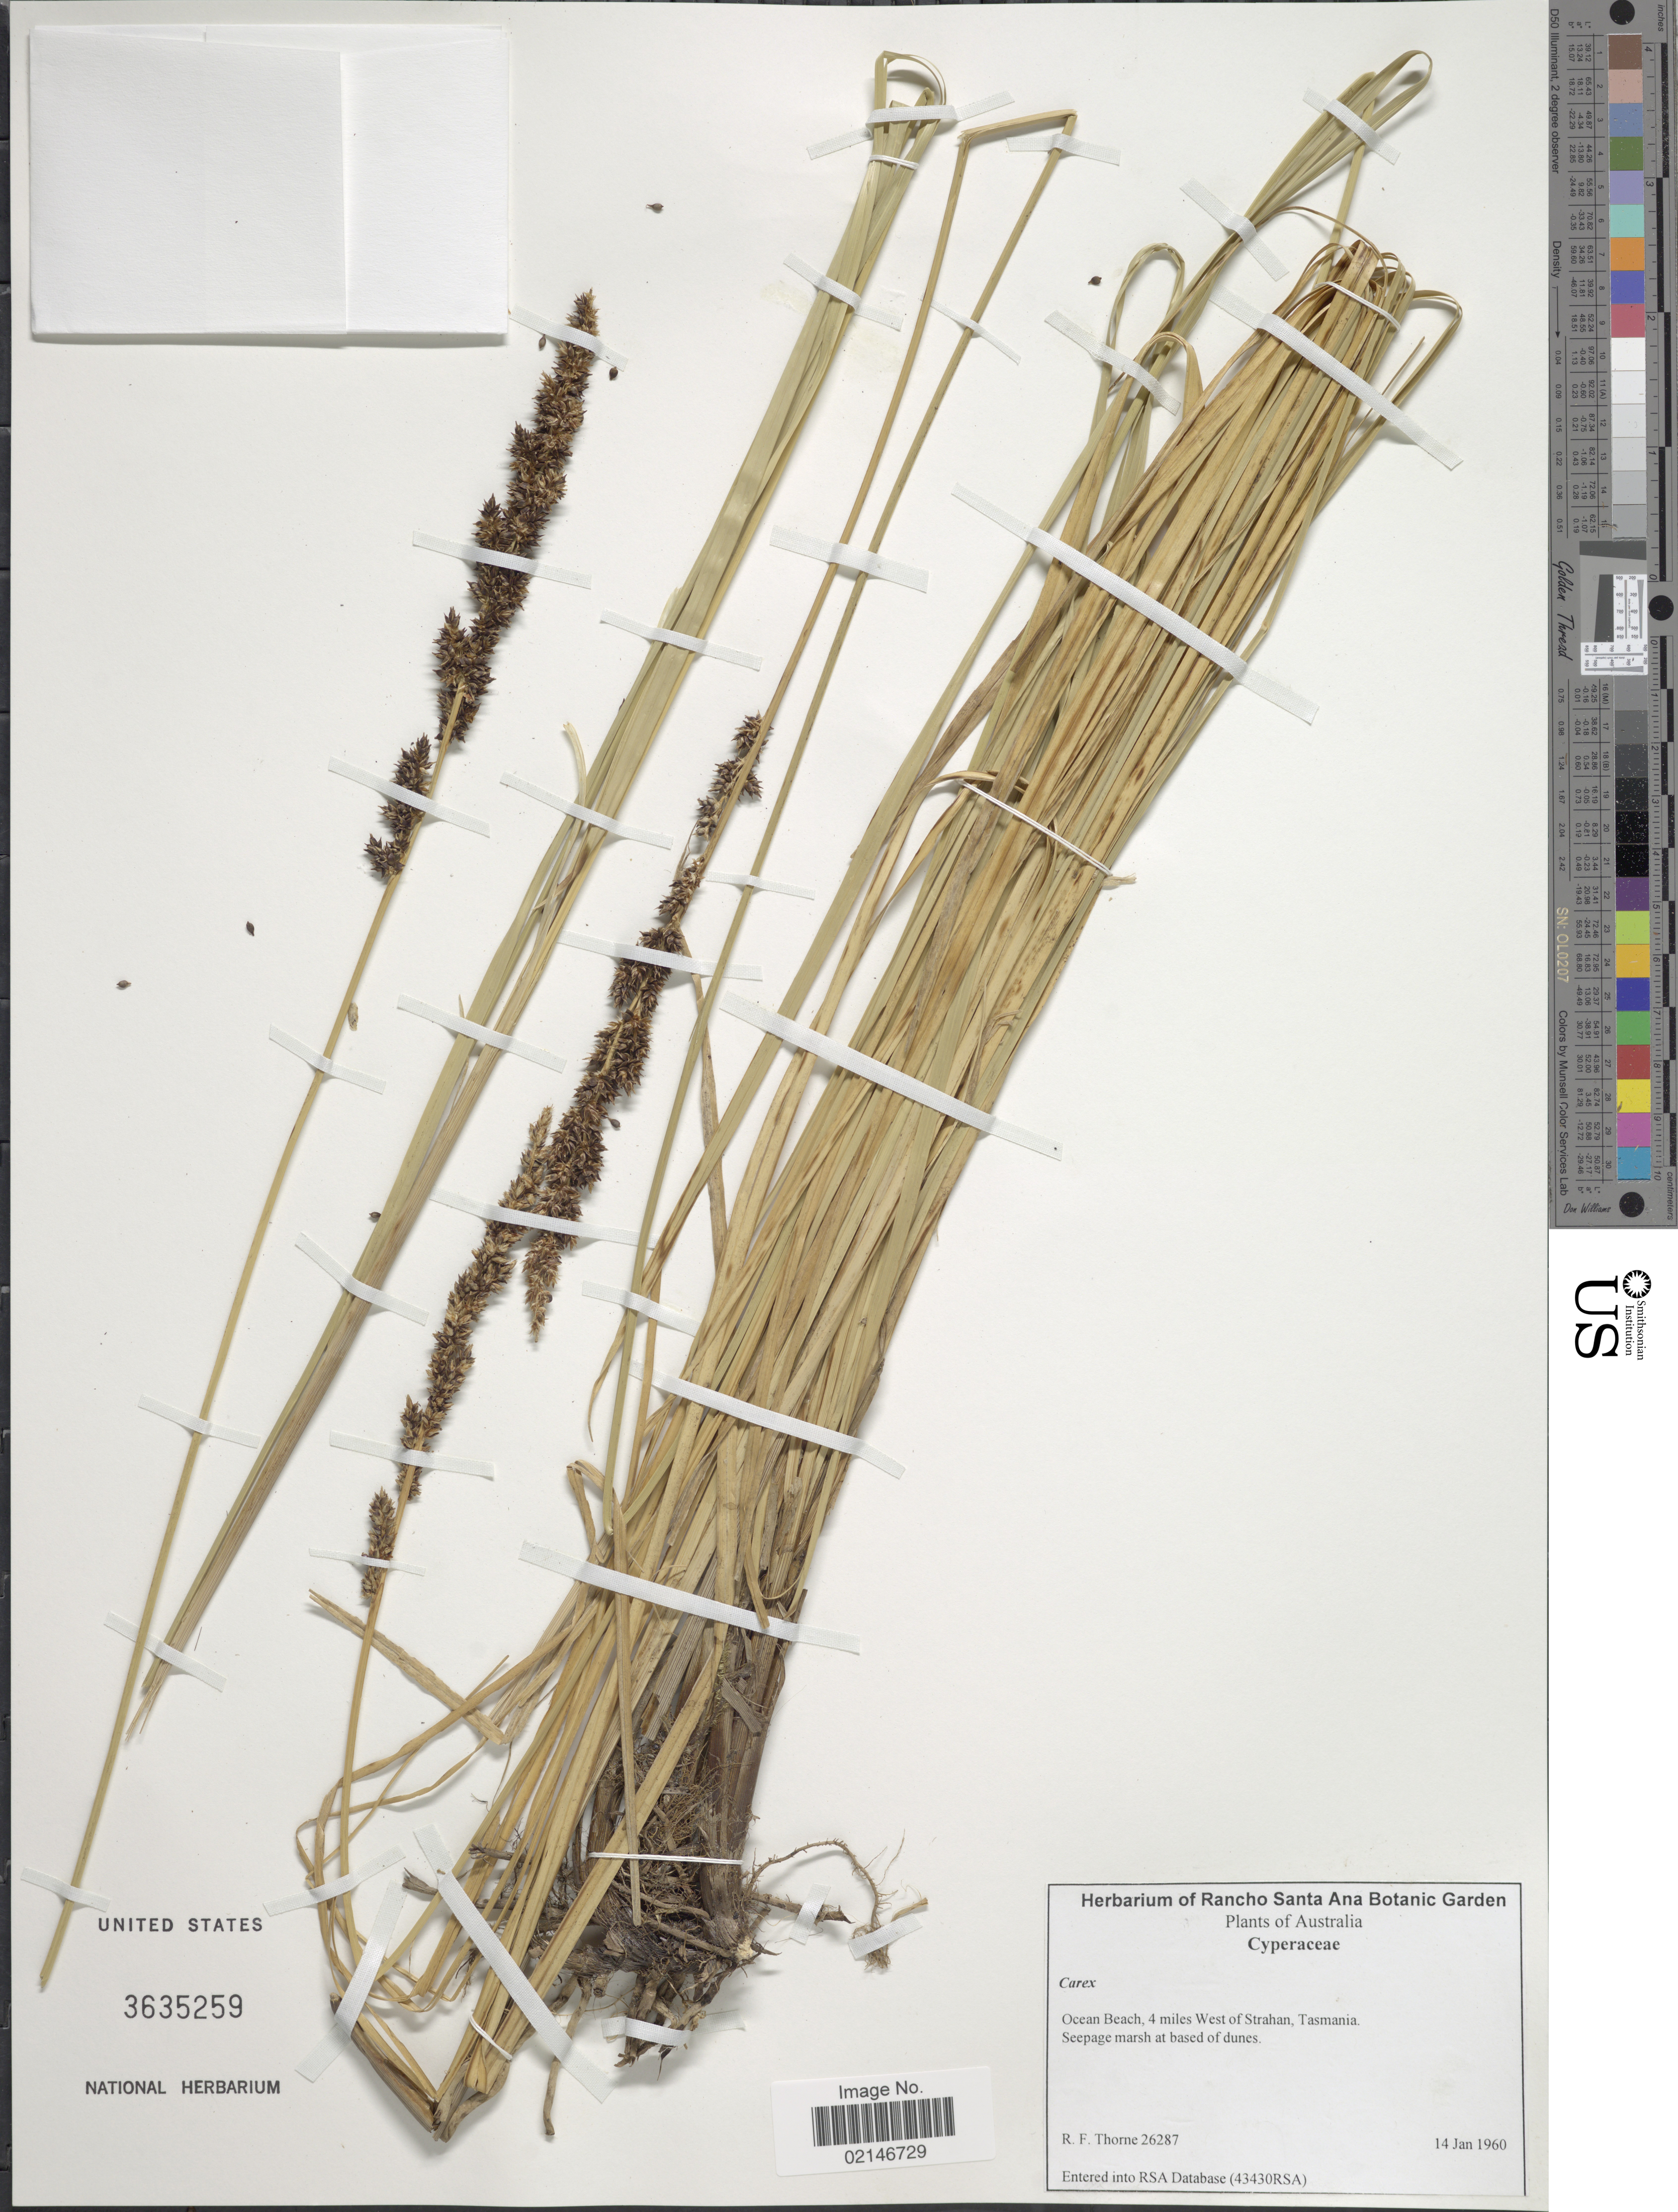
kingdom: Plantae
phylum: Tracheophyta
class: Liliopsida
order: Poales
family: Cyperaceae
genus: Carex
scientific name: Carex appressa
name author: R. Br.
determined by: Strong, Mark T., (BOT), Smithsonian Institution - National Museum of Natural History (UNITED STATES)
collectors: R. F. Thorne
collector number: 26287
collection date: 1960-01-14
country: Australia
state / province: Tasmania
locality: Ocean Beach, 4 miles west of Strahan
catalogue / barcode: US 3635259